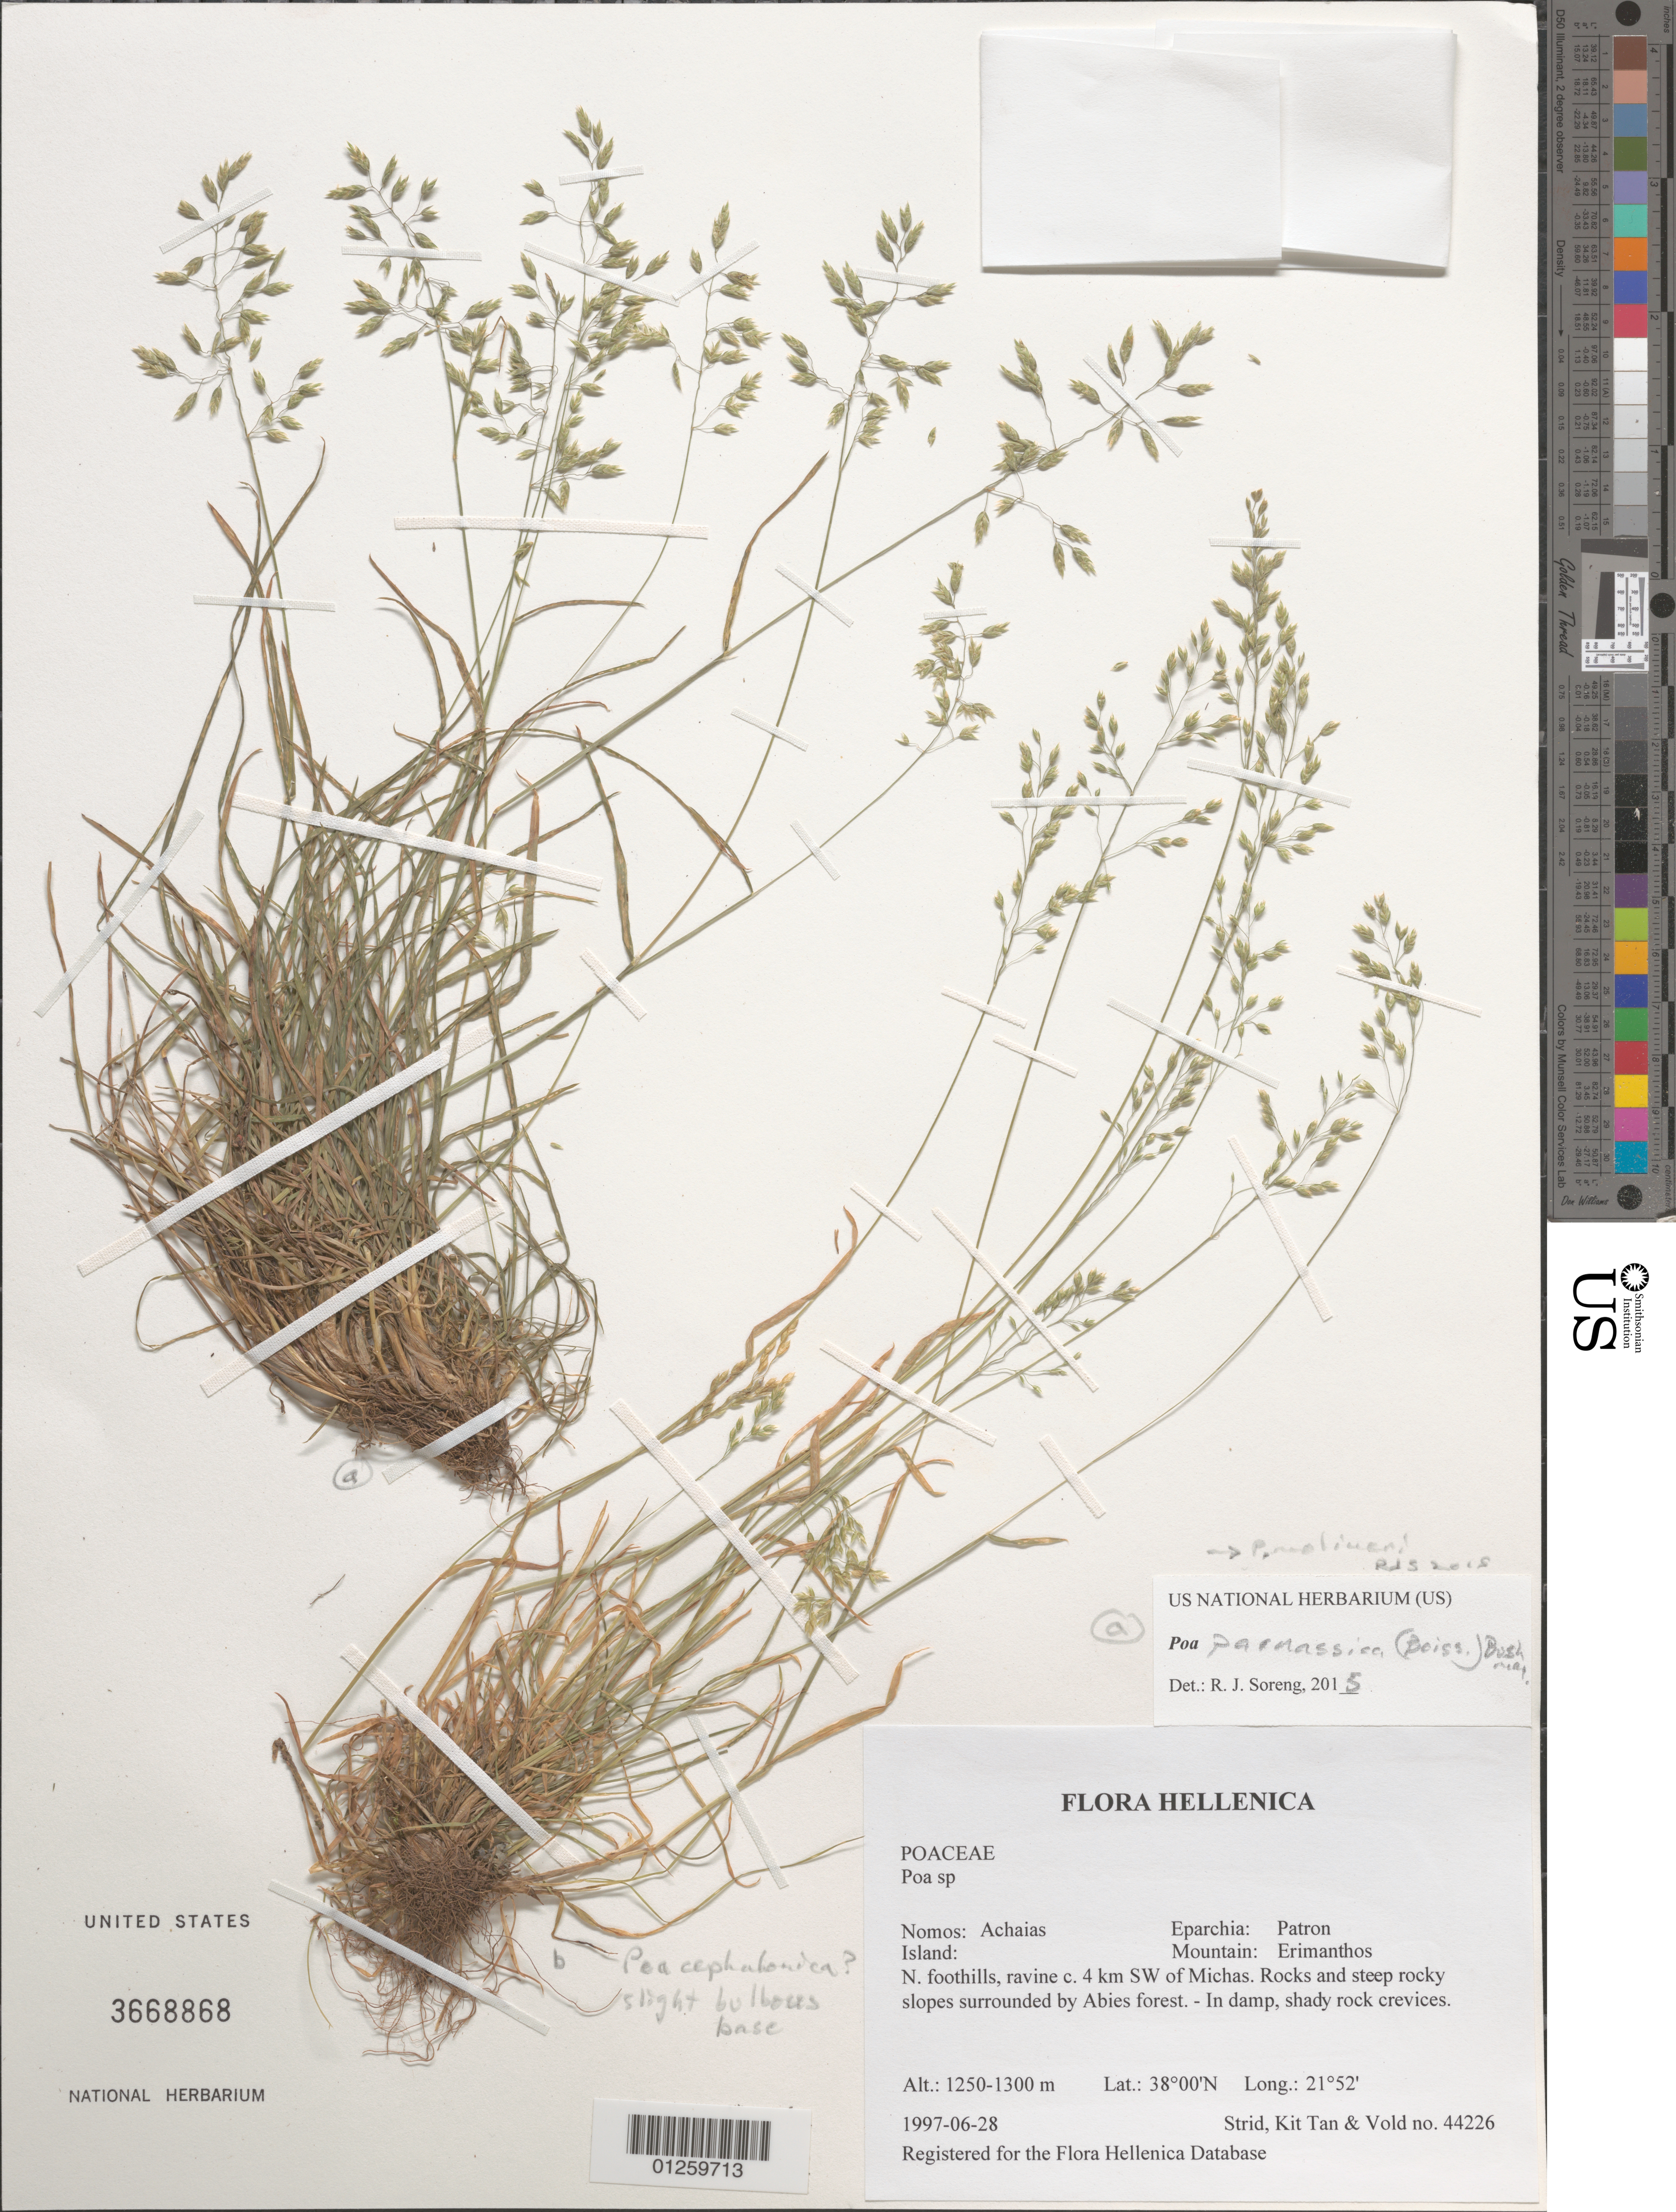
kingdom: Plantae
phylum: Tracheophyta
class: Liliopsida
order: Poales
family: Poaceae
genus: Poa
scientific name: Poa ursina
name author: Velen.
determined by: Soreng, Robert J., Research Associate (BOT), Smithsonian Institution - National Museum of Natural History (UNITED STATES)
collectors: A. Strid, K. Tan & Vold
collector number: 44226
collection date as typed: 1997-06-28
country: Greece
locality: Achaias, Patron, Mountain: Erimanthos. N. foothills, ravine c. 4 km SW of Michas. Rocks and steep rocky slopes surrounded by Abies forest.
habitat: Rocks & steep rocky slopes surrounded by Abies forest.In Damp, shady rock crevices.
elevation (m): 1250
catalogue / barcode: US 3668868